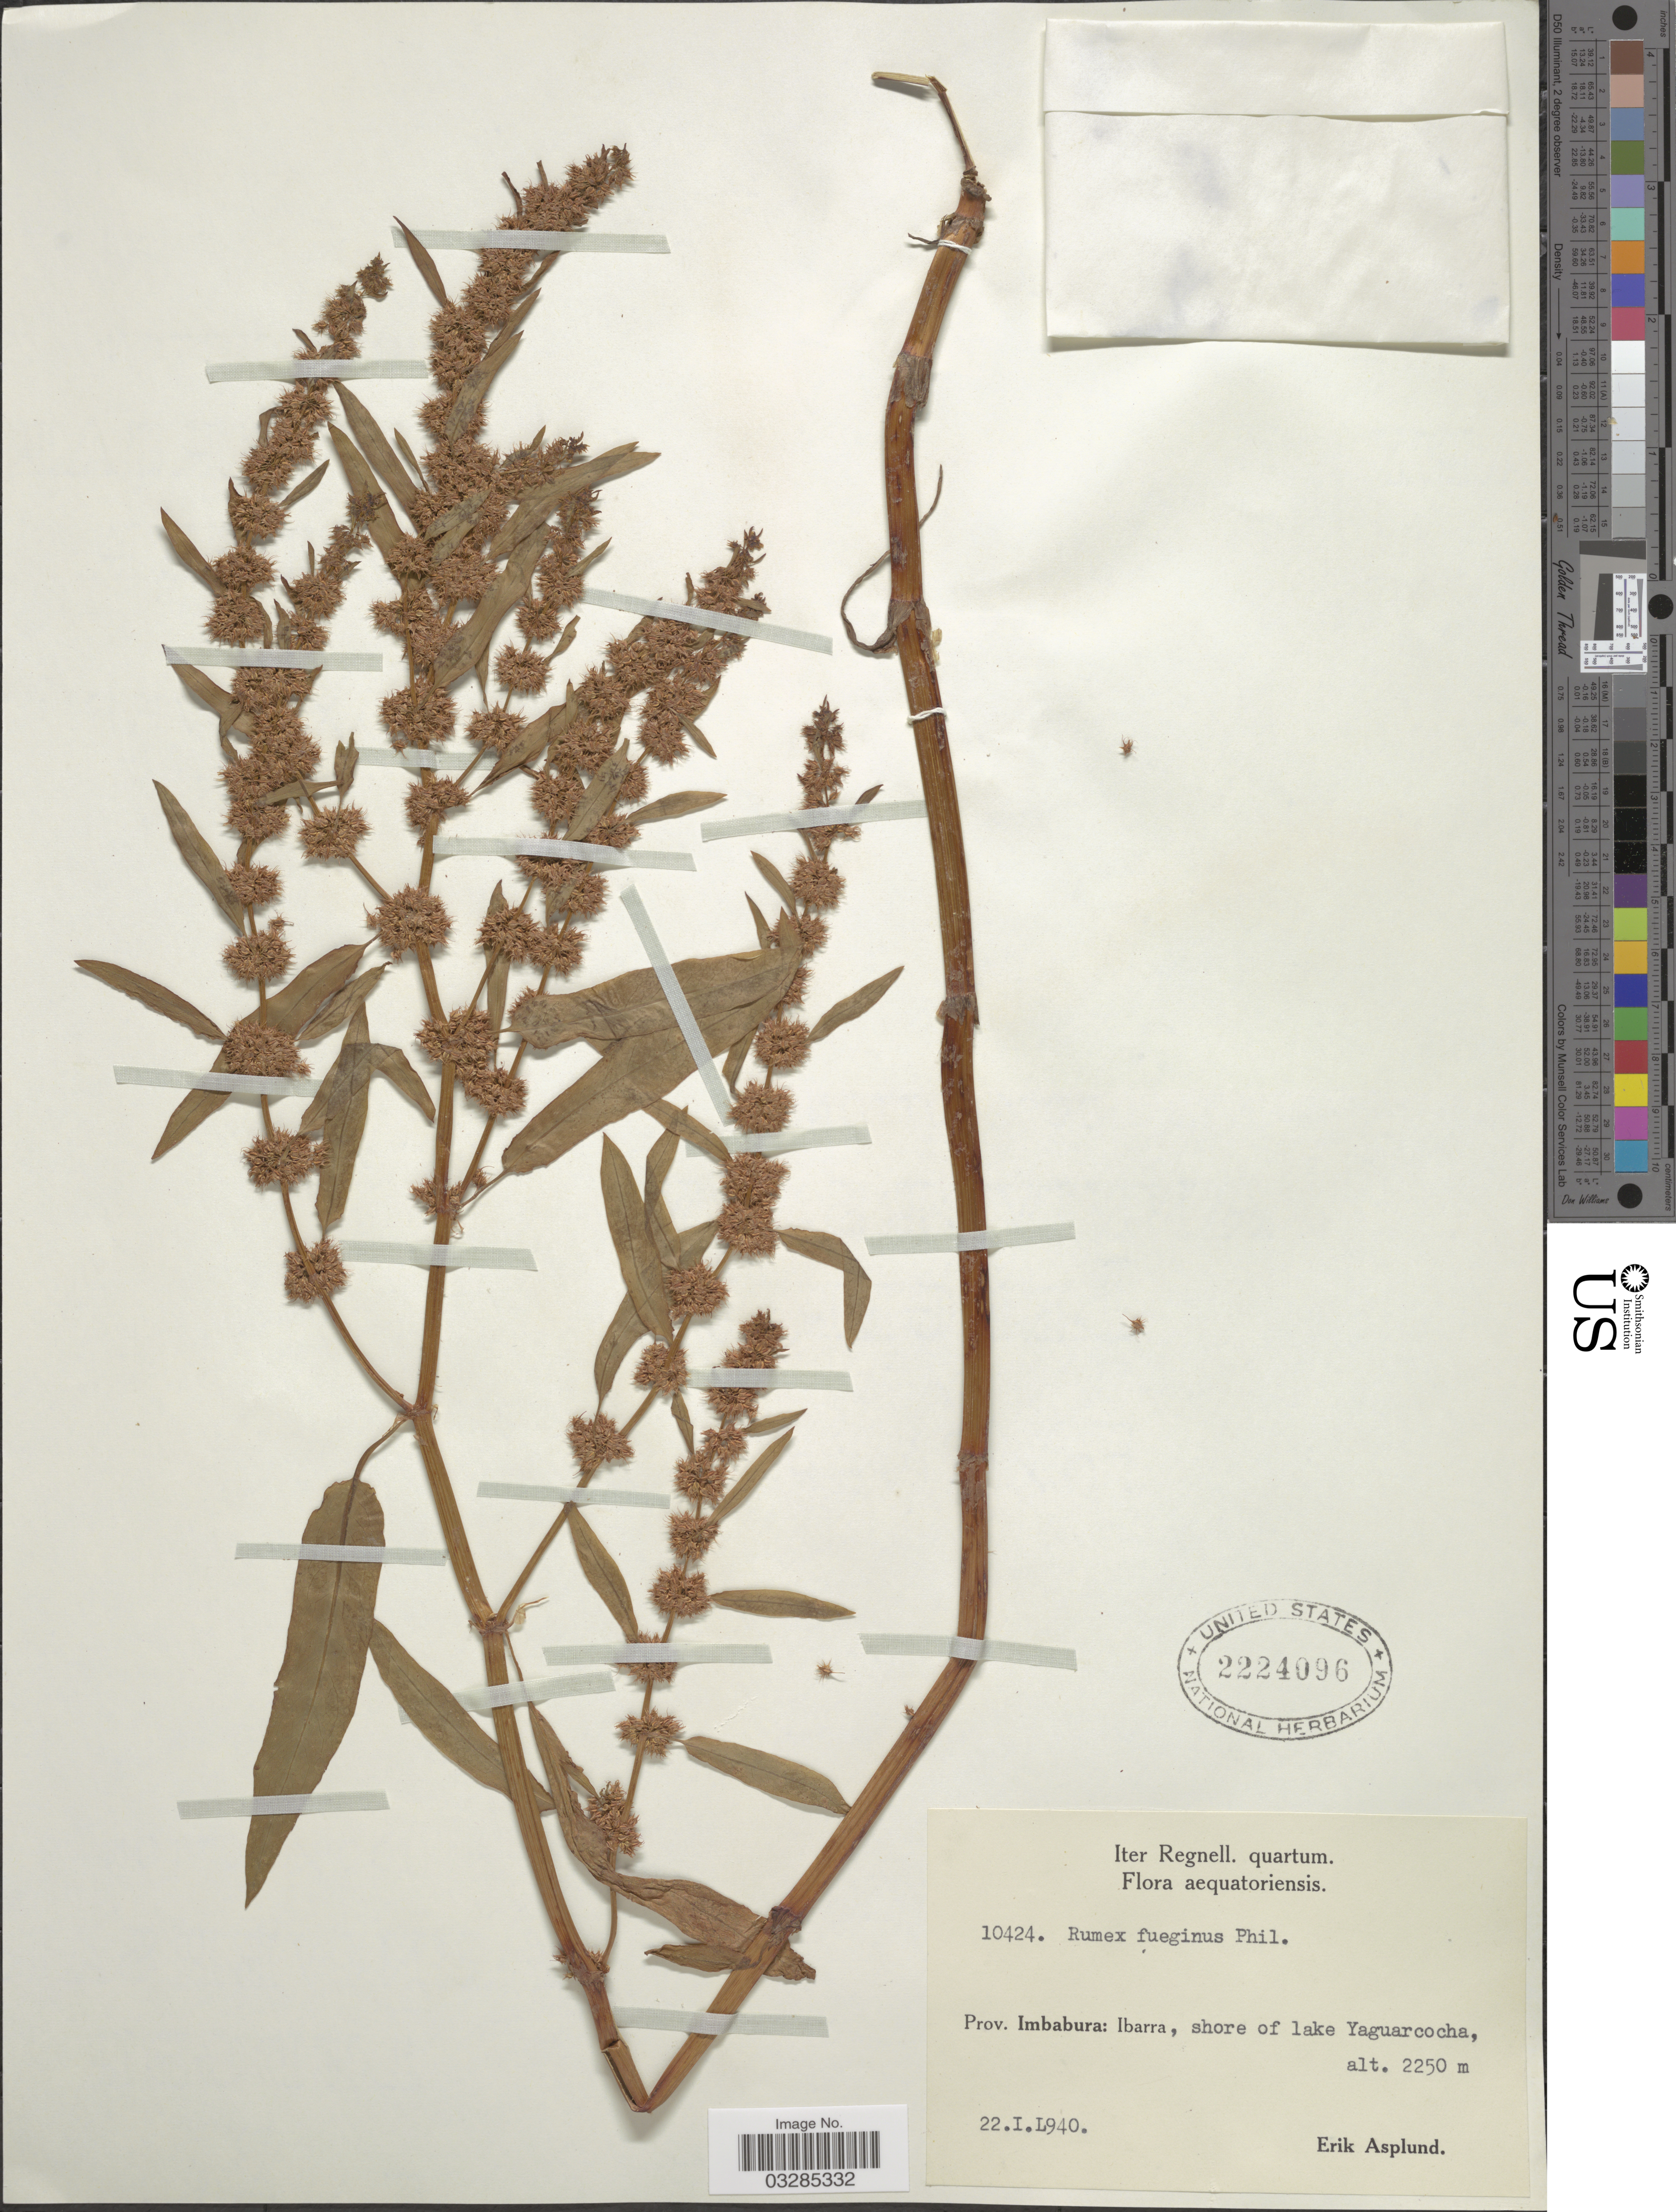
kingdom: Plantae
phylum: Tracheophyta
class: Magnoliopsida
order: Caryophyllales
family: Polygonaceae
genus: Rumex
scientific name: Rumex fueginus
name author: Phil.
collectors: E. Asplund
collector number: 10424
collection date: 1940-01-22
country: Ecuador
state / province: Imbabura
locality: Aequatoriensis. Ibarra, shore of lake Yaguarcocha.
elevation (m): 2250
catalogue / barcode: US 2224096